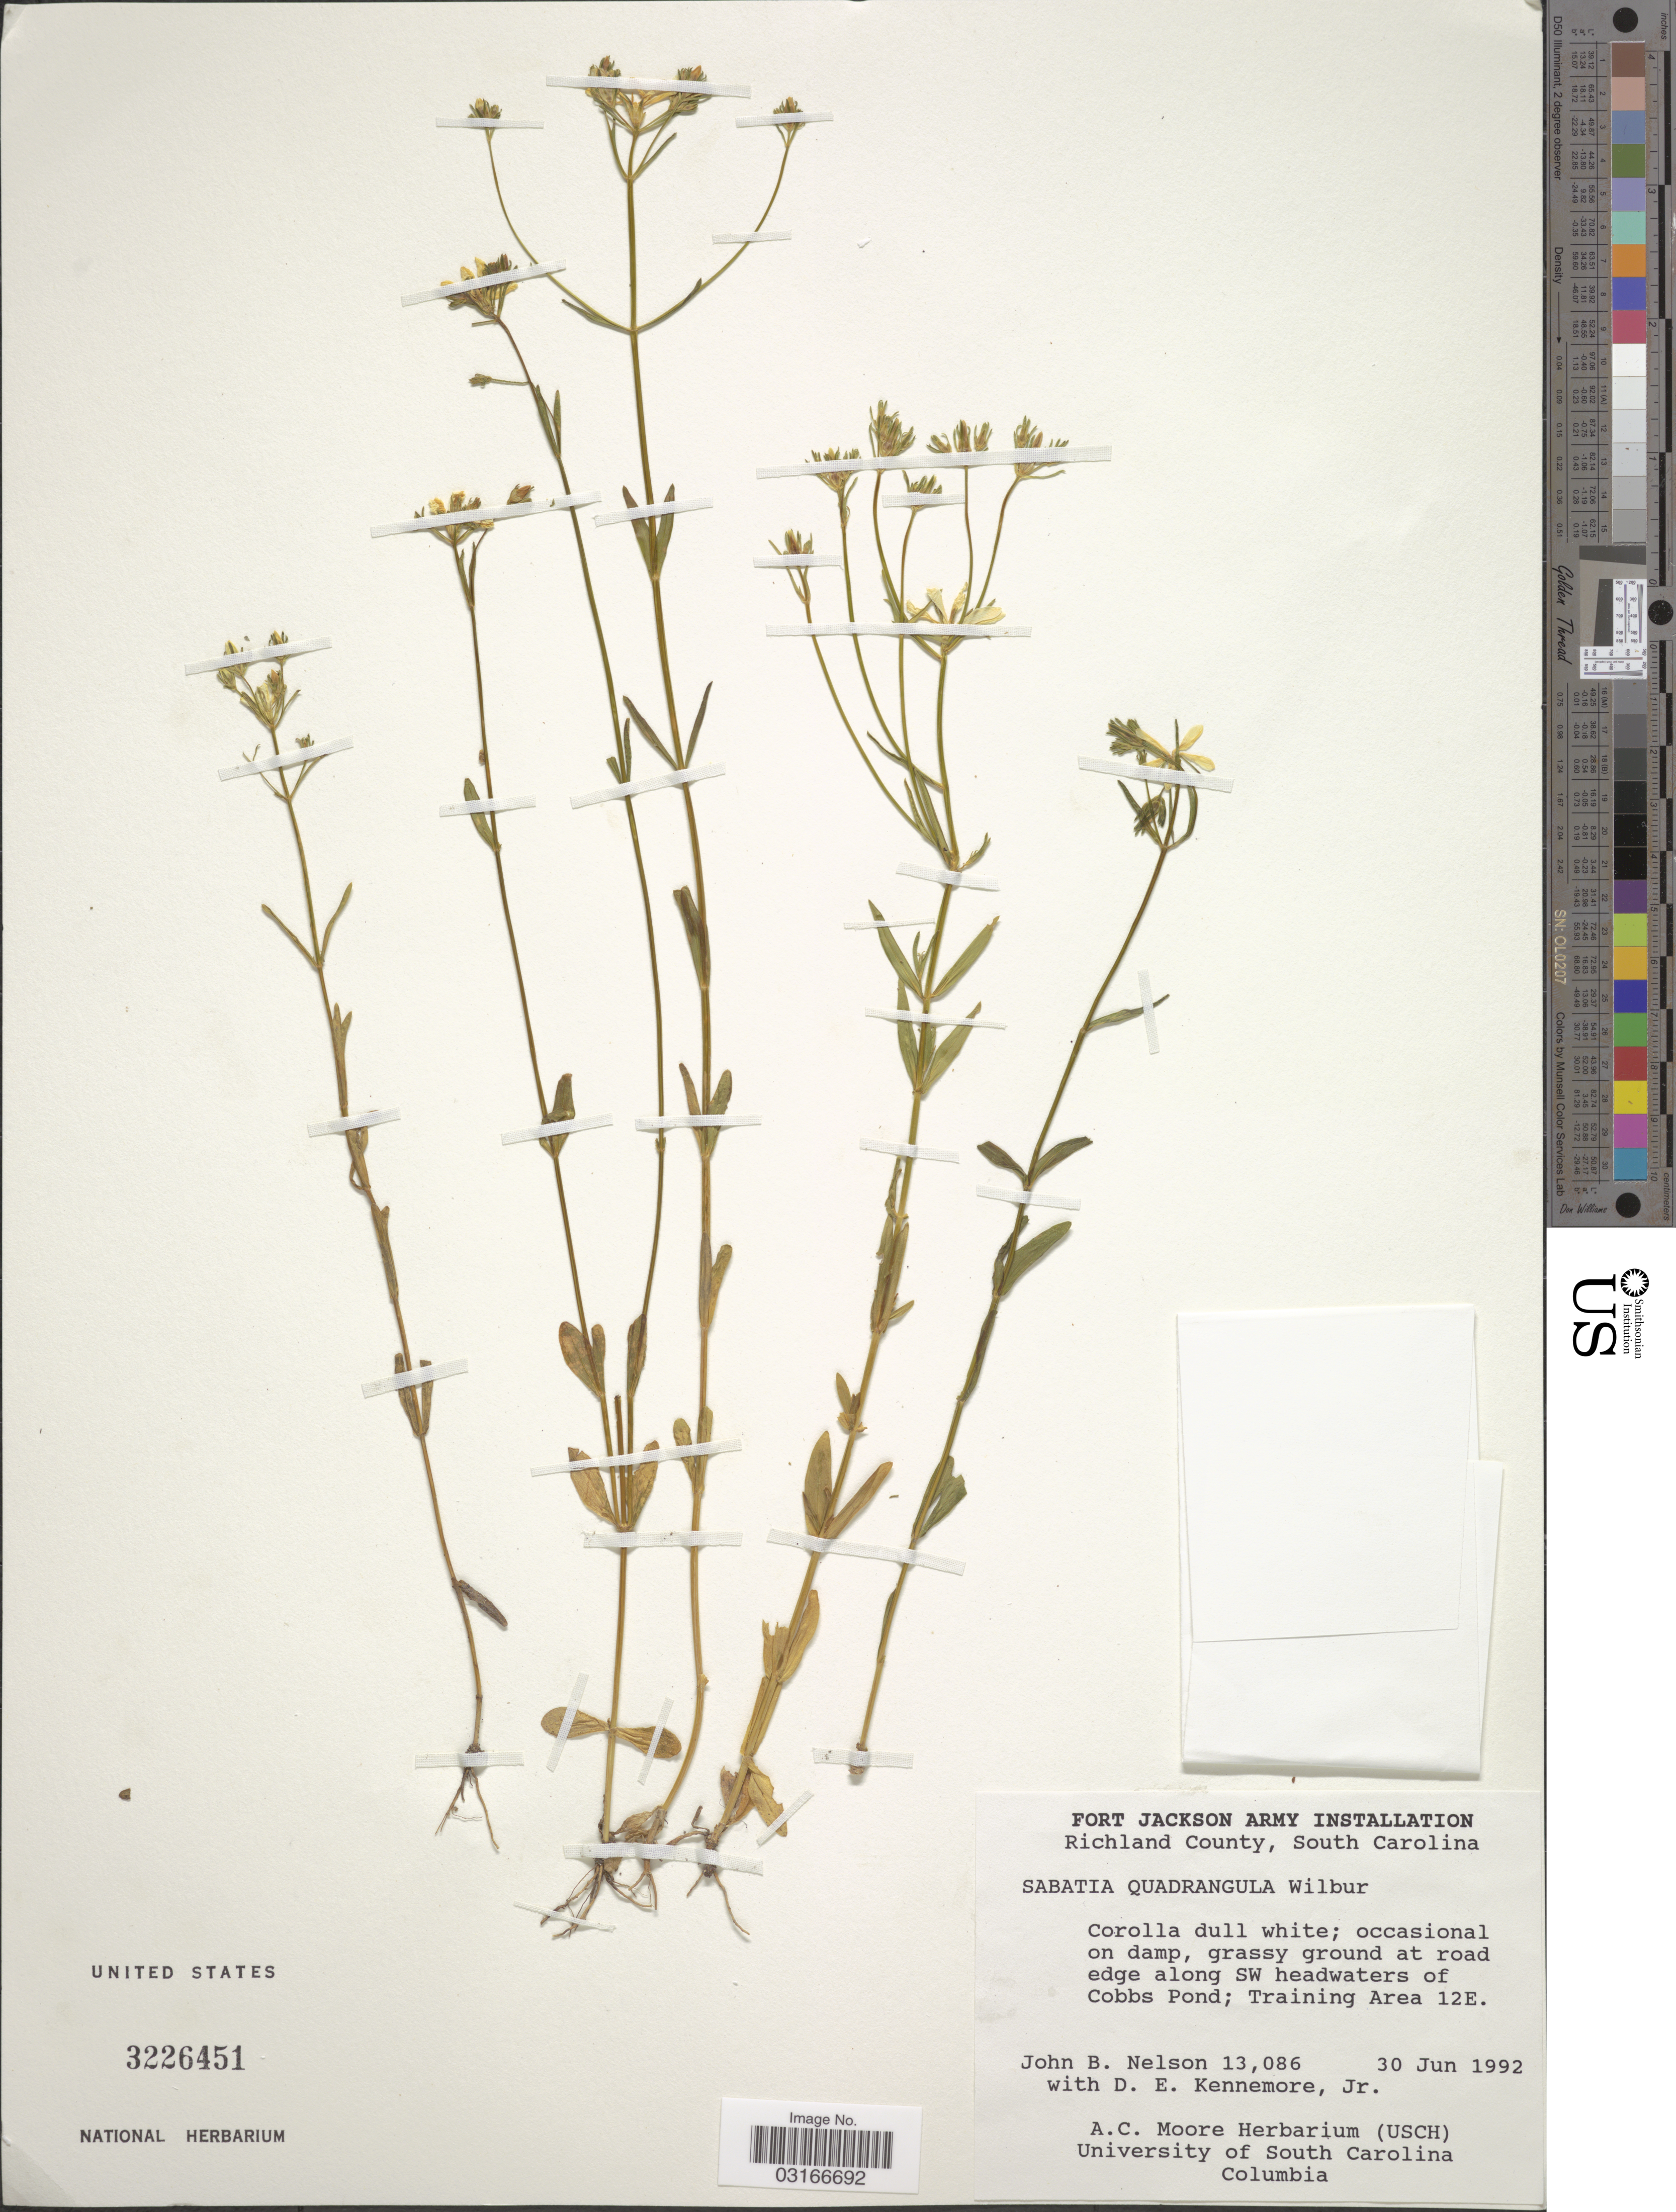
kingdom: Plantae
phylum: Tracheophyta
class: Magnoliopsida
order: Gentianales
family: Gentianaceae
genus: Sabatia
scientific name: Sabatia quadrangula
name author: Wilbur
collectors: J. B. Nelson & D. Kennemore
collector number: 13086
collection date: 1992-06-30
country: United States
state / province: South Carolina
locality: Richland County. At road edge along SW headwaters of Cobbs Pond; Training Area 12E.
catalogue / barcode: US 3226451